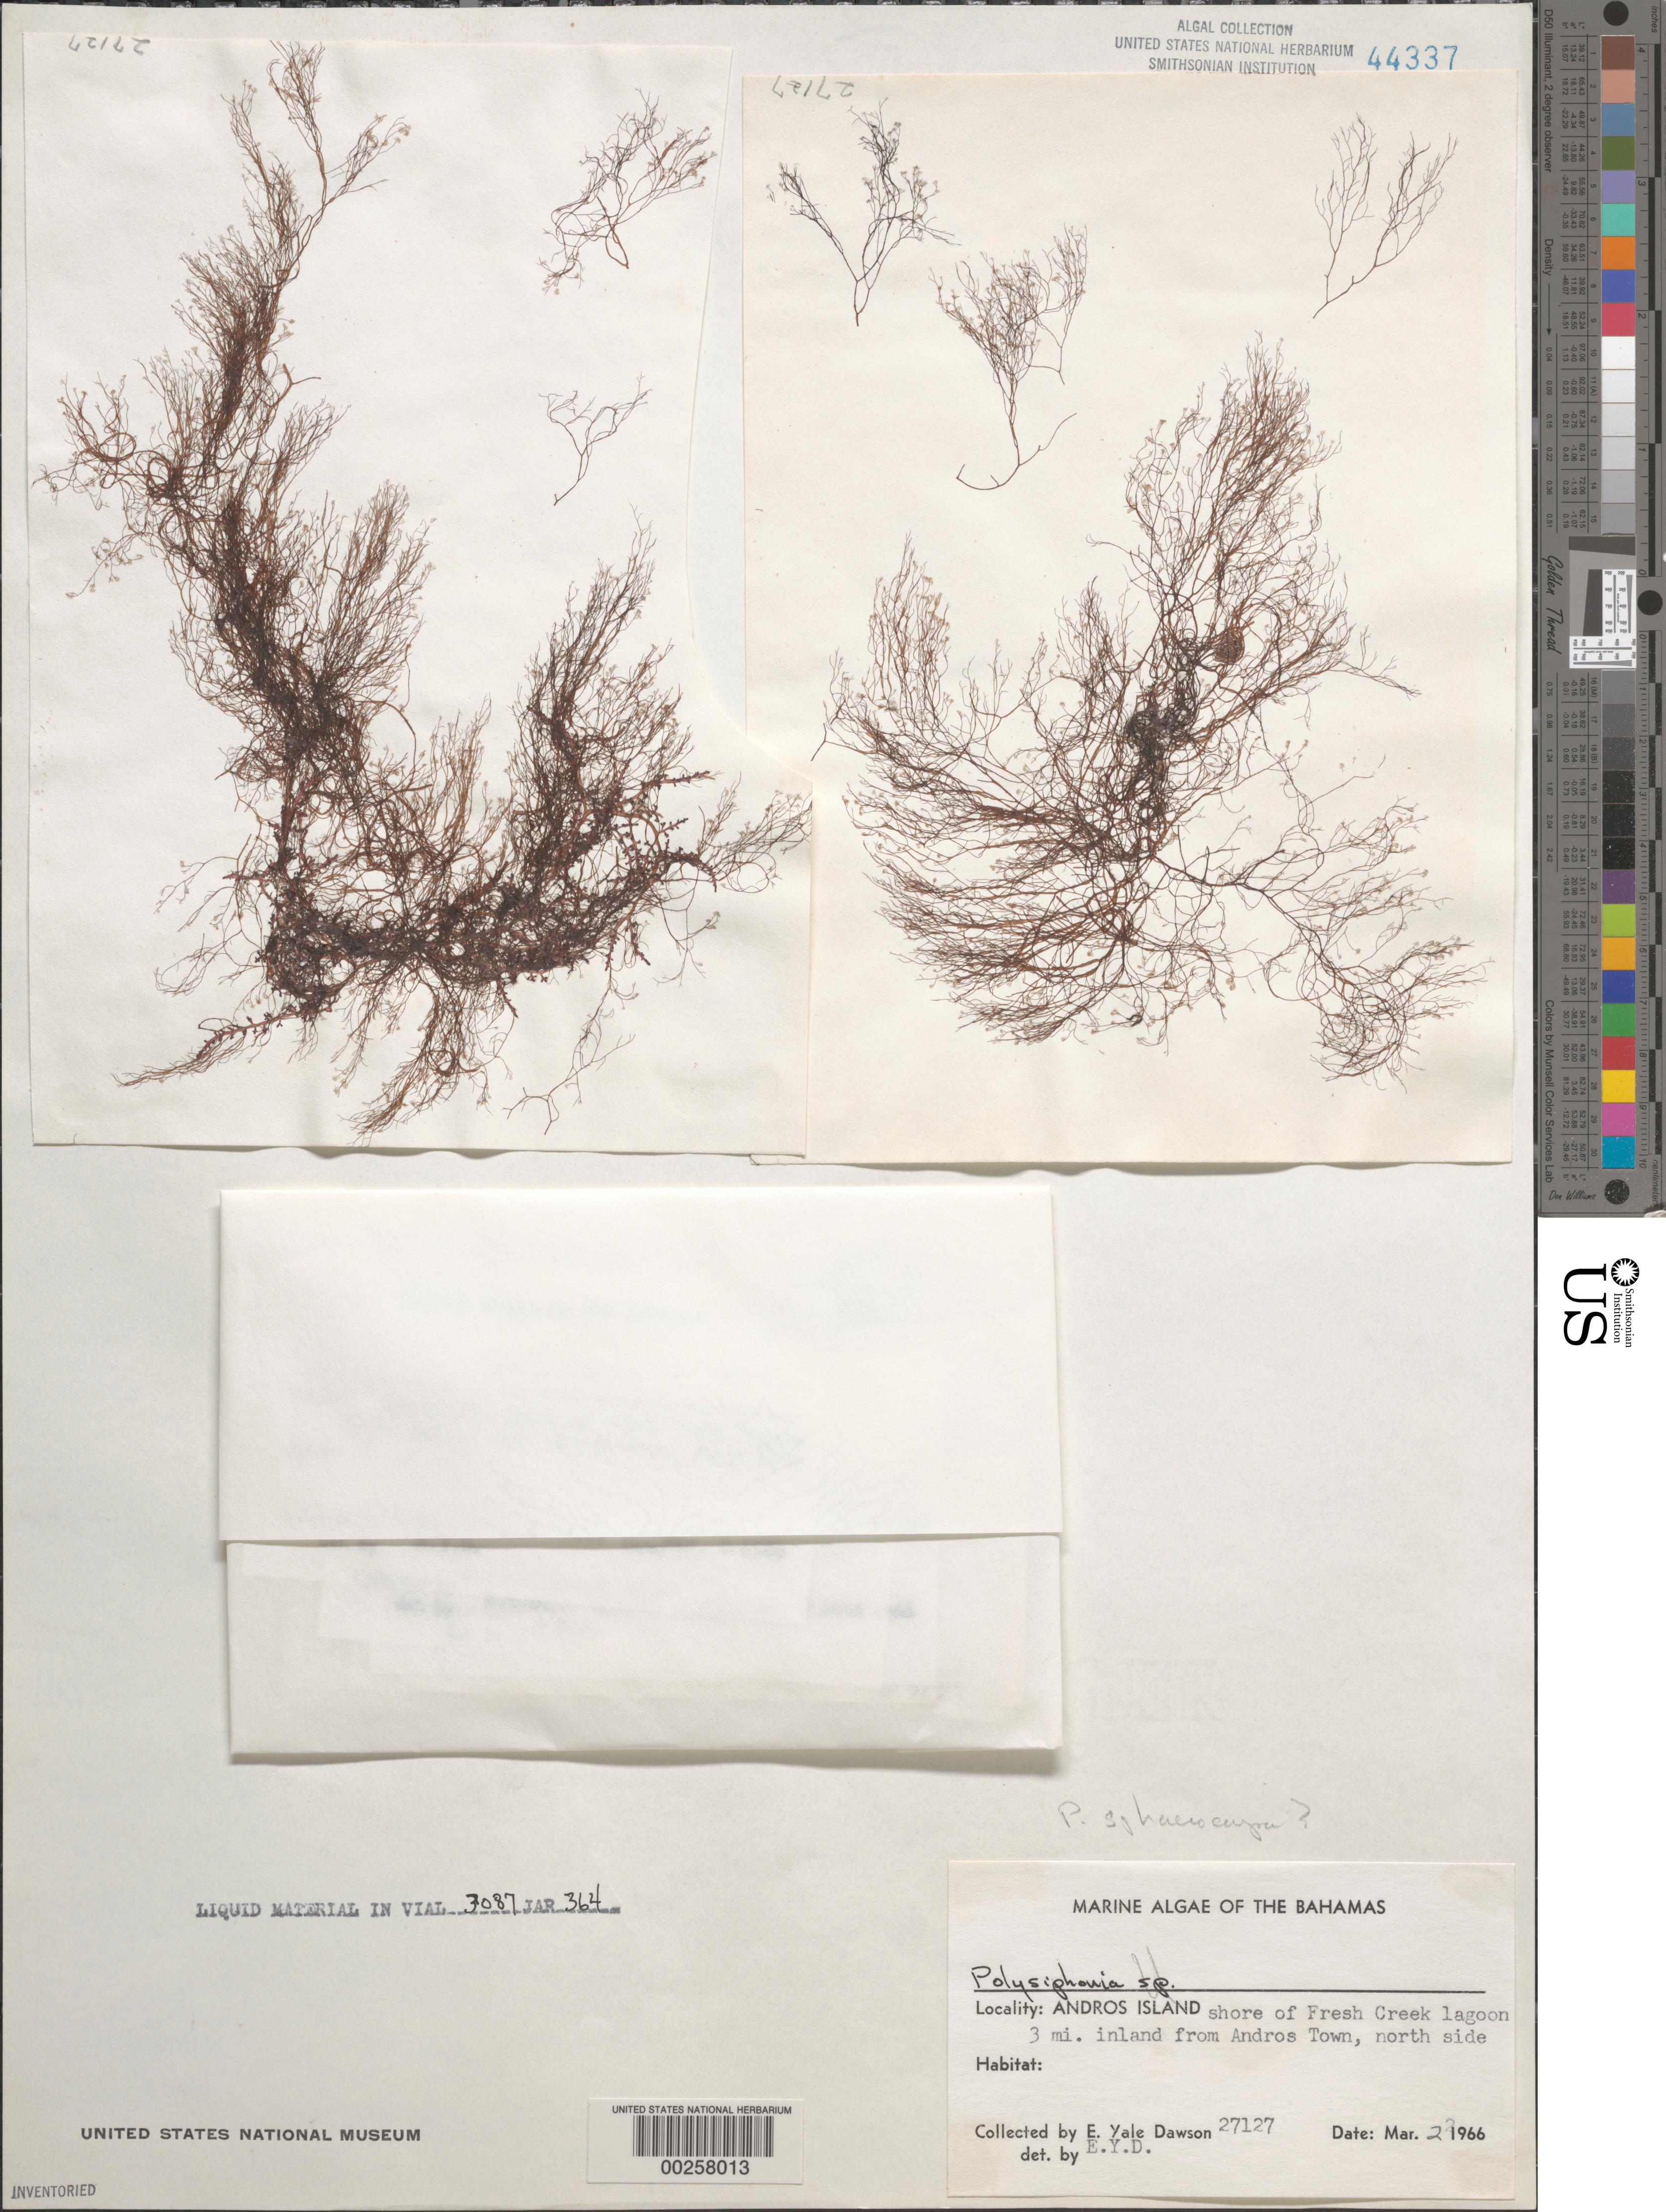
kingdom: Plantae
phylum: Rhodophyta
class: Florideophyceae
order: Ceramiales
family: Rhodomelaceae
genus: Polysiphonia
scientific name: Polysiphonia sphaerocarpa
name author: Børgesen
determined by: Dawson, E. Y.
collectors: E. Y. Dawson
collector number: EYD 27127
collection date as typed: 02 Mar 1966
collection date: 1966-03-02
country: Bahamas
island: Andros Island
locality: Fresh Creek lagoon, 3 miles inland from Andros Town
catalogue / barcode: US 44337